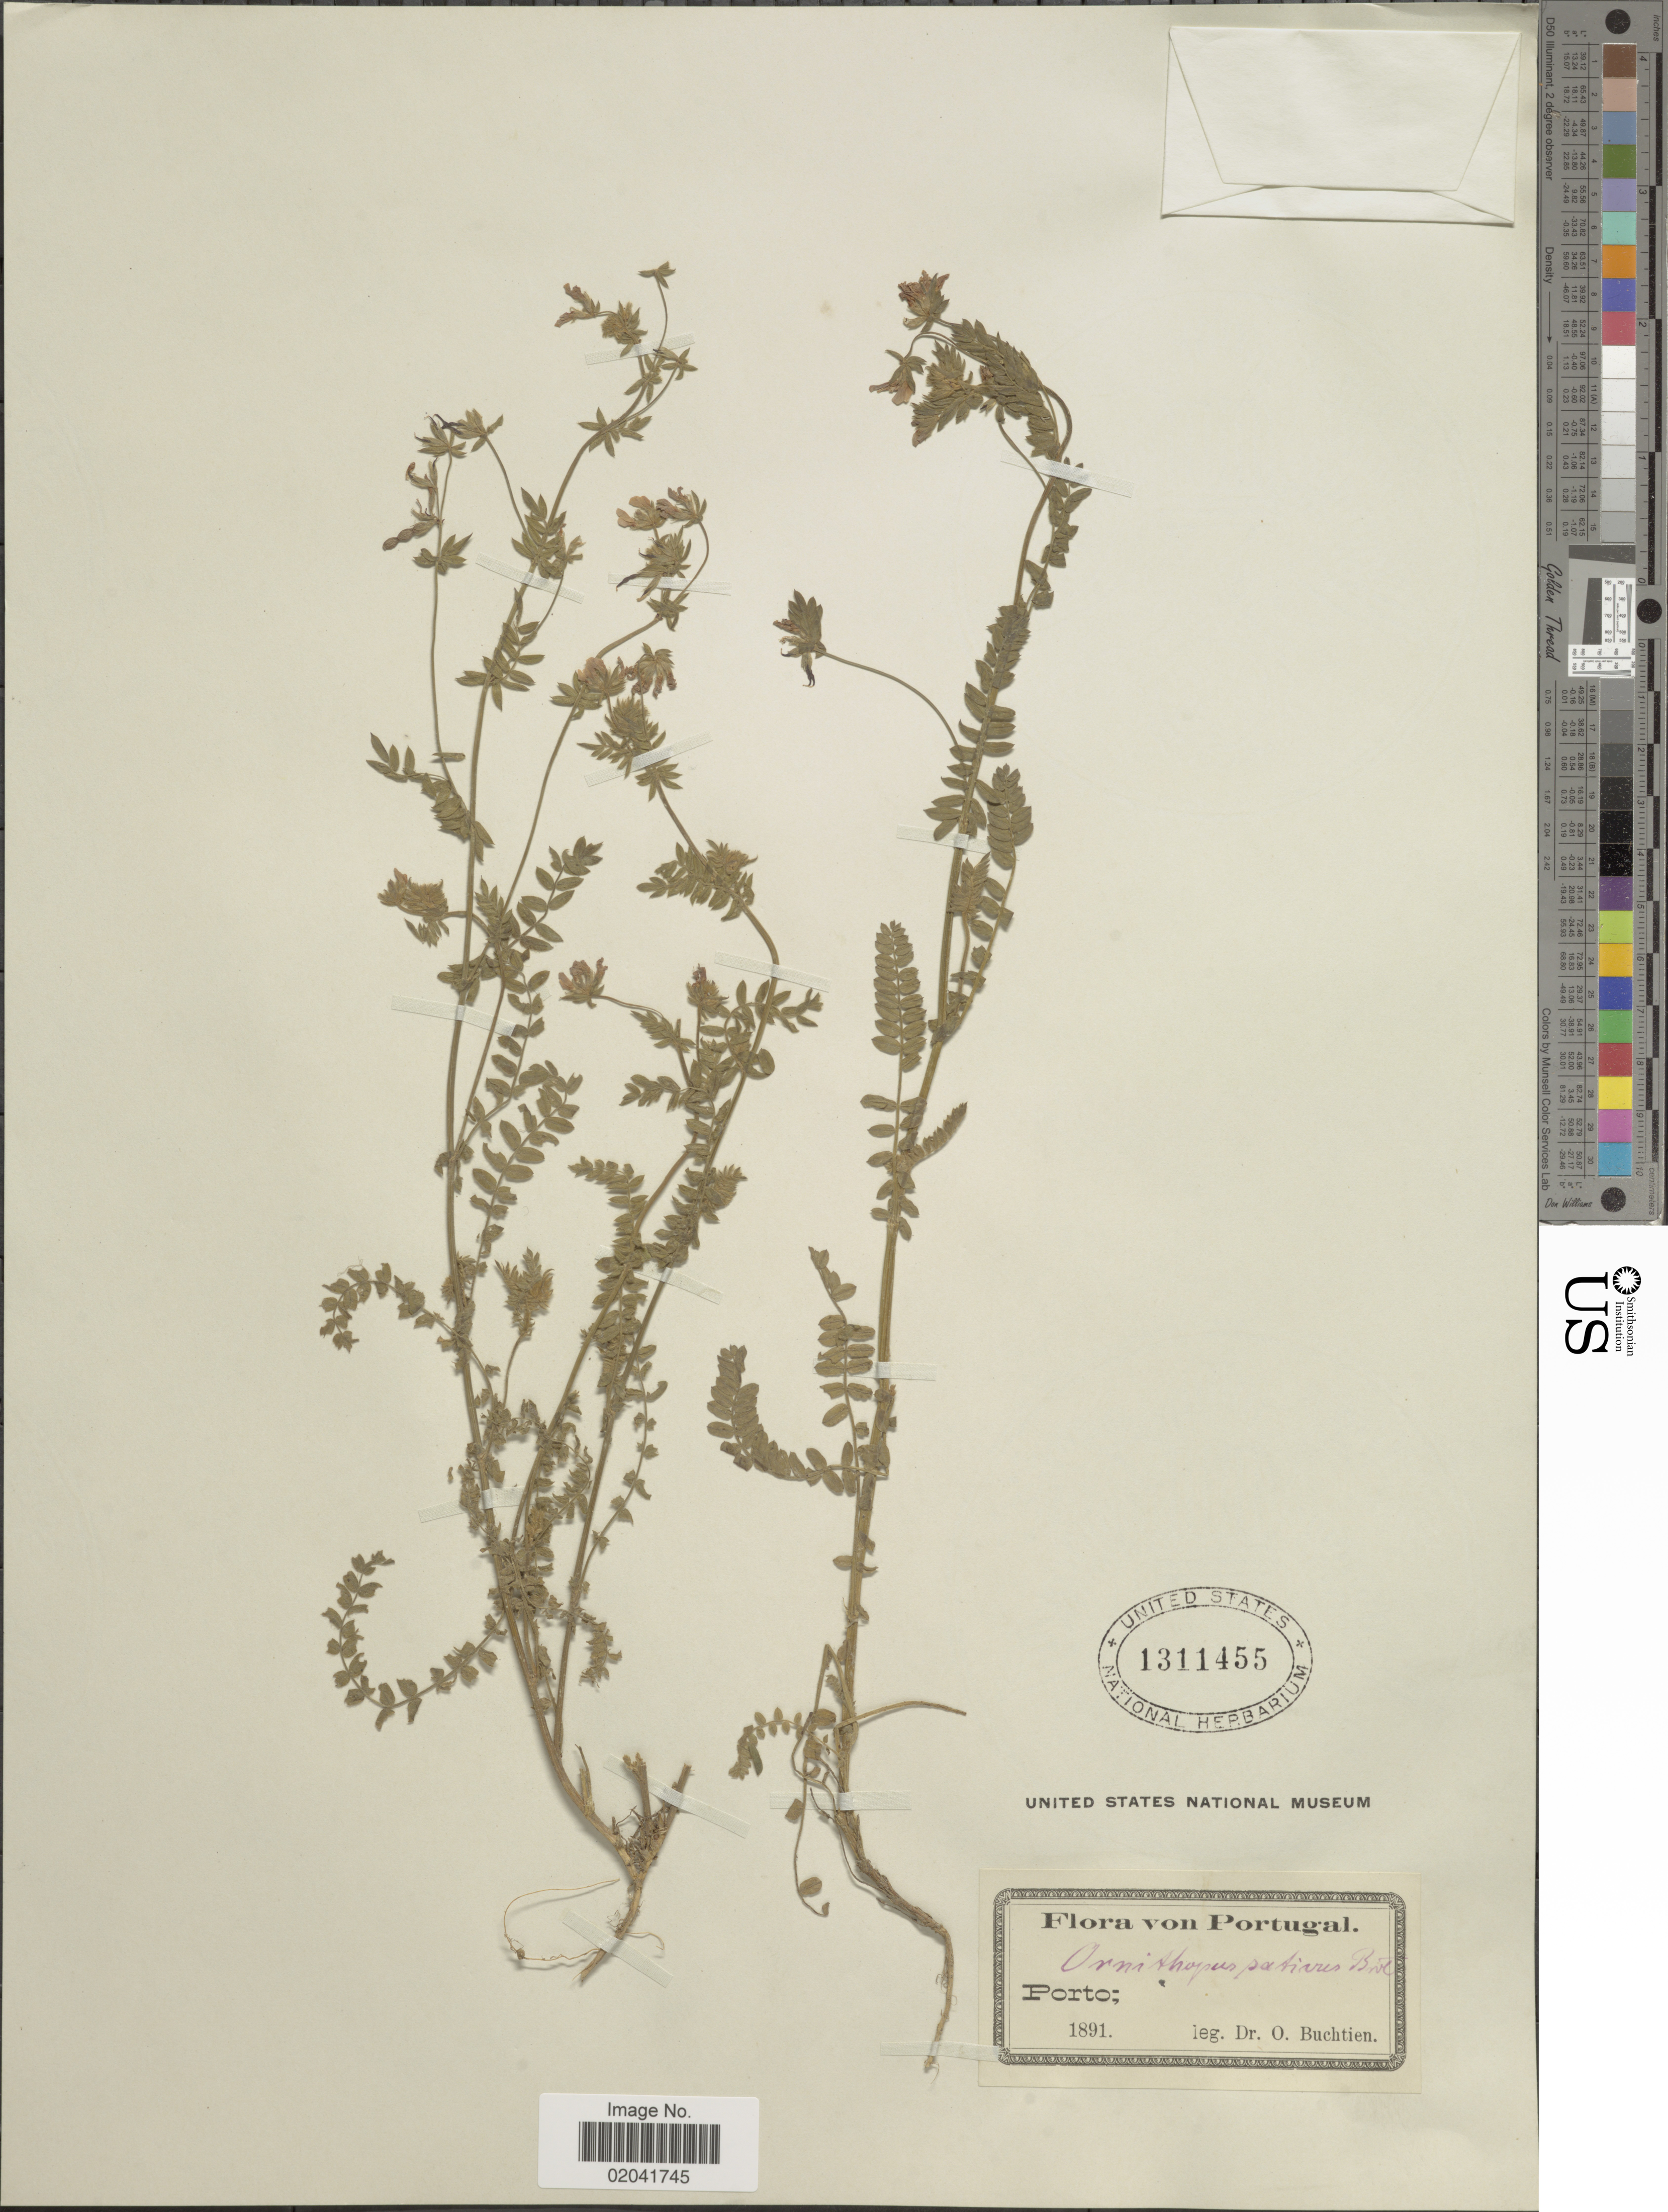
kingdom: Plantae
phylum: Tracheophyta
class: Magnoliopsida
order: Fabales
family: Fabaceae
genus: Ornithopus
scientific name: Ornithopus sativus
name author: Brot.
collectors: O. Buchtien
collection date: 1891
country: Portugal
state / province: Porto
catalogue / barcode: US 1311455